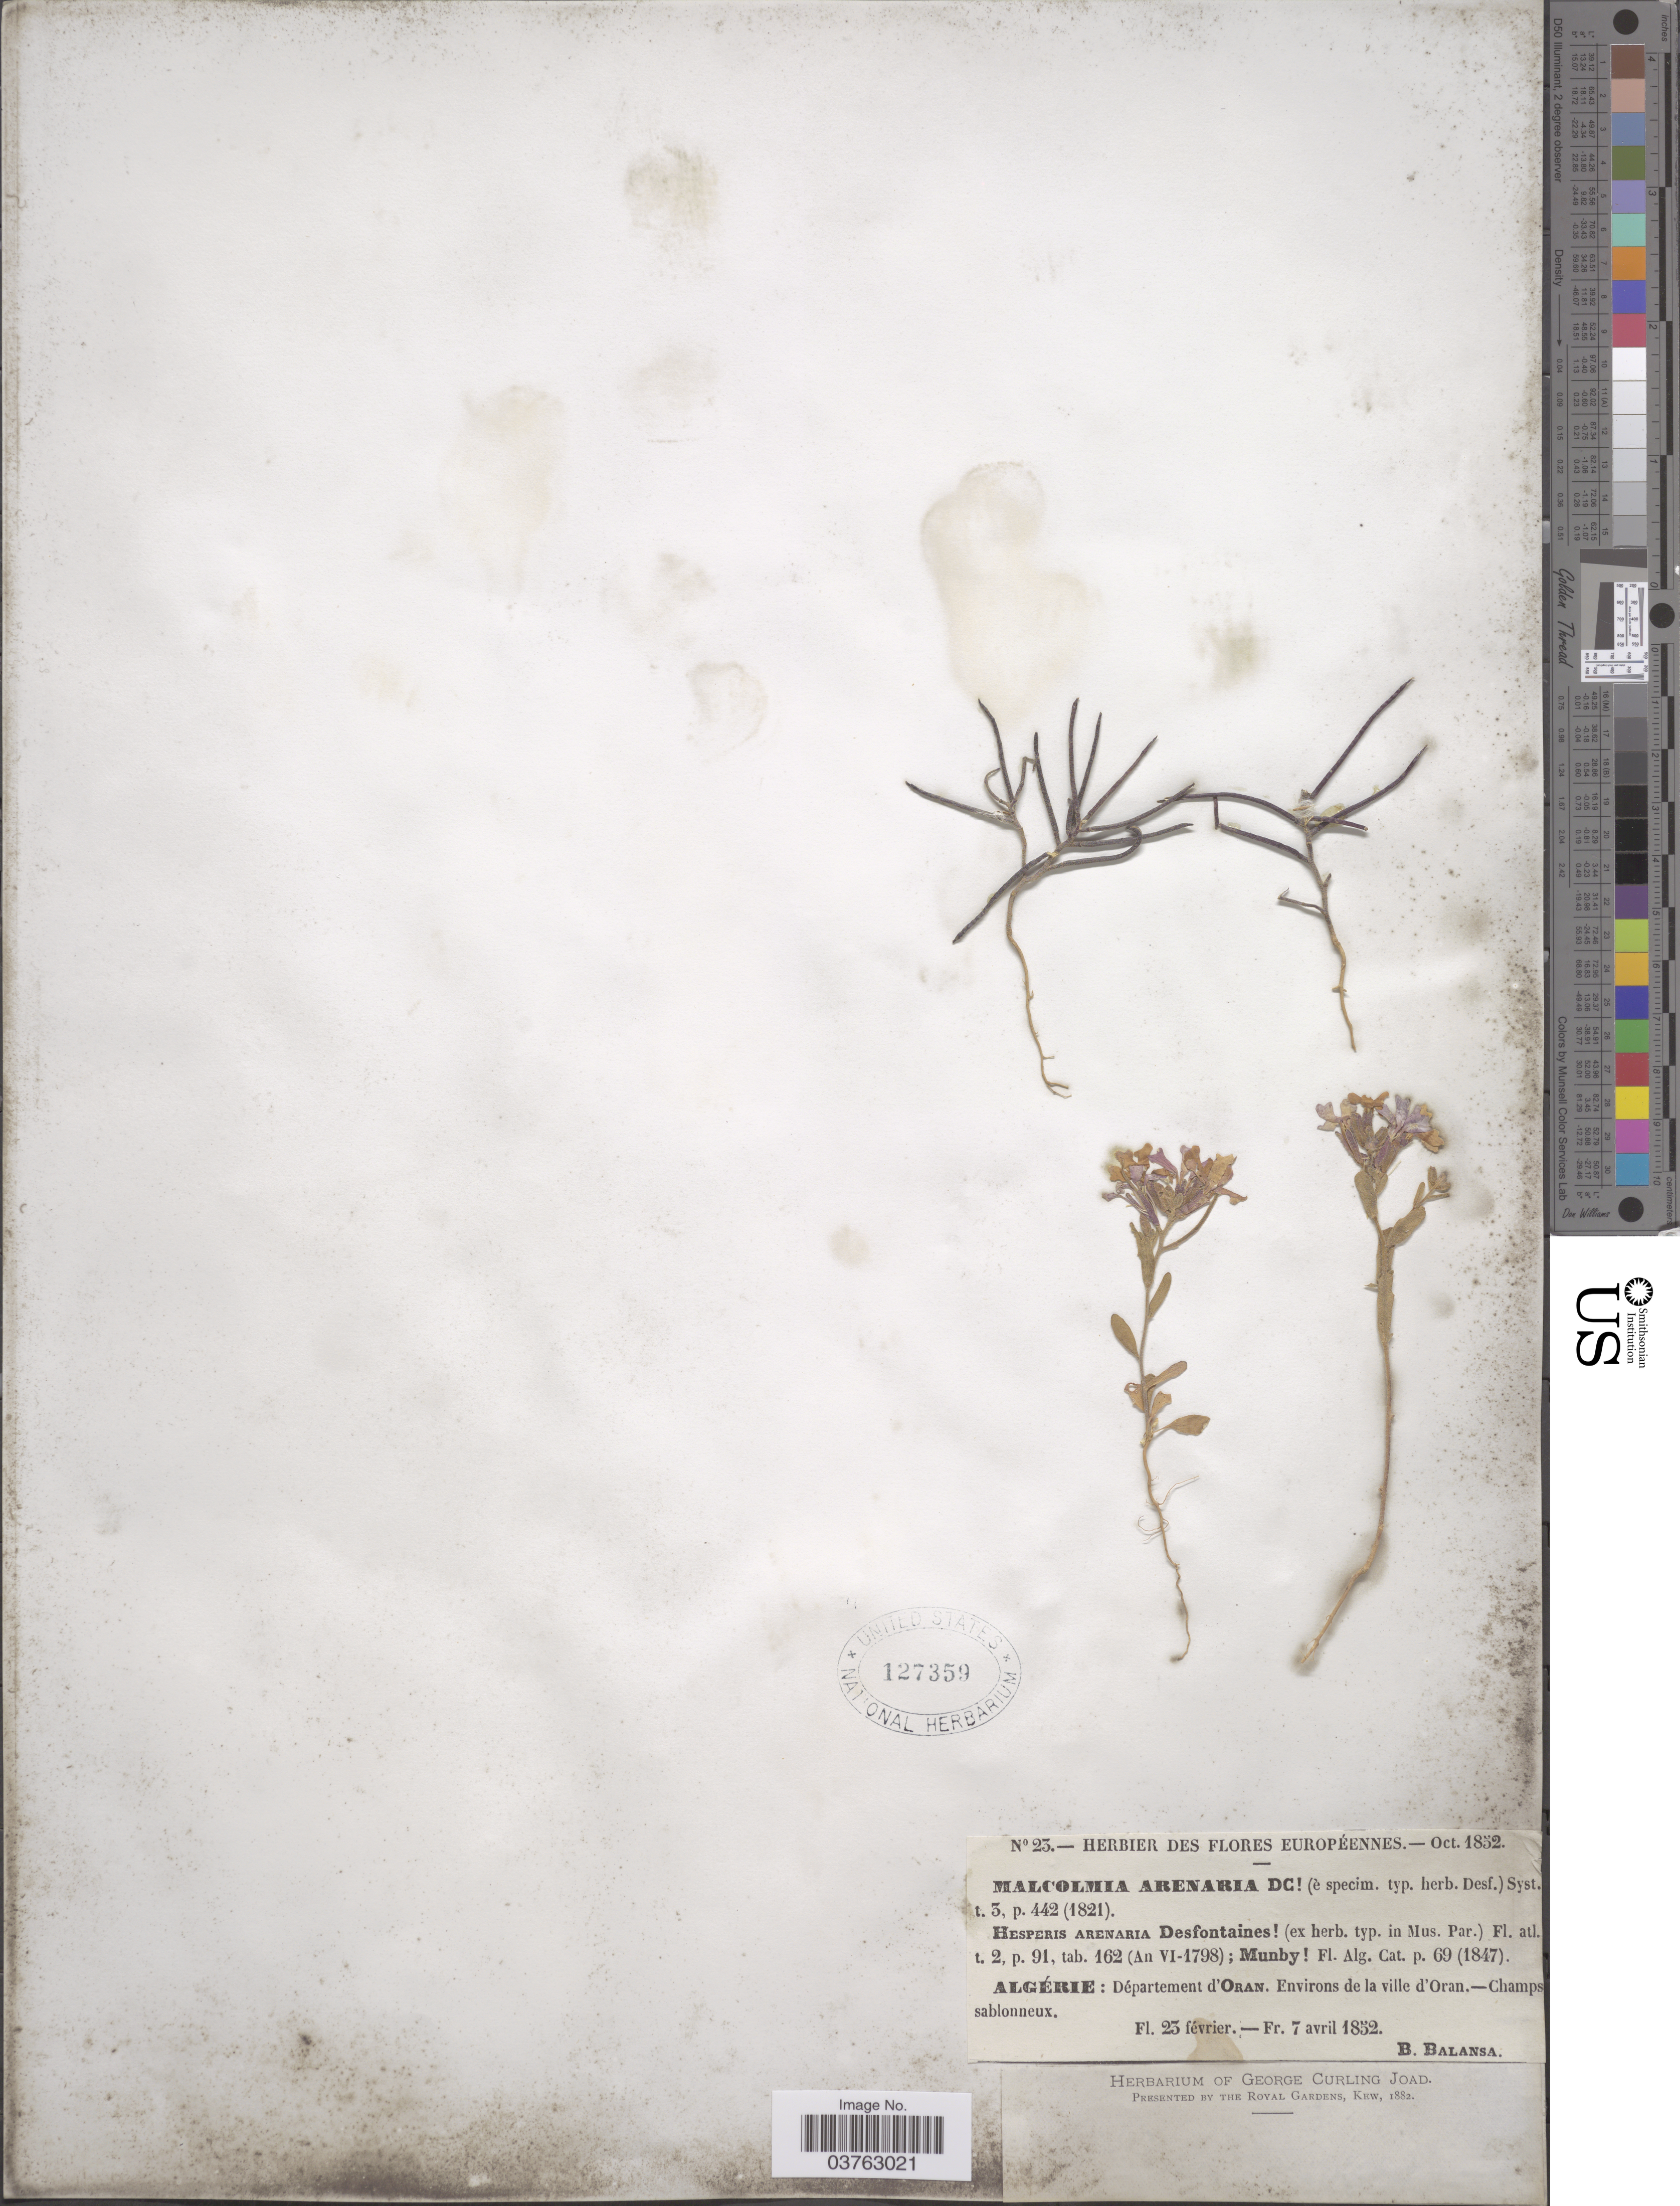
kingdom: Plantae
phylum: Tracheophyta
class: Magnoliopsida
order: Brassicales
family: Brassicaceae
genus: Malcolmia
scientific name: Malcolmia arenaria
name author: (Desf.) DC.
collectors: B. Balansa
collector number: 23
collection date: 1852-02-23/1852-04-07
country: Algeria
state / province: Oran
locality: Département d'Oran. Environs de la ville d'Oran. Champs sablonneux.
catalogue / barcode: US 127359